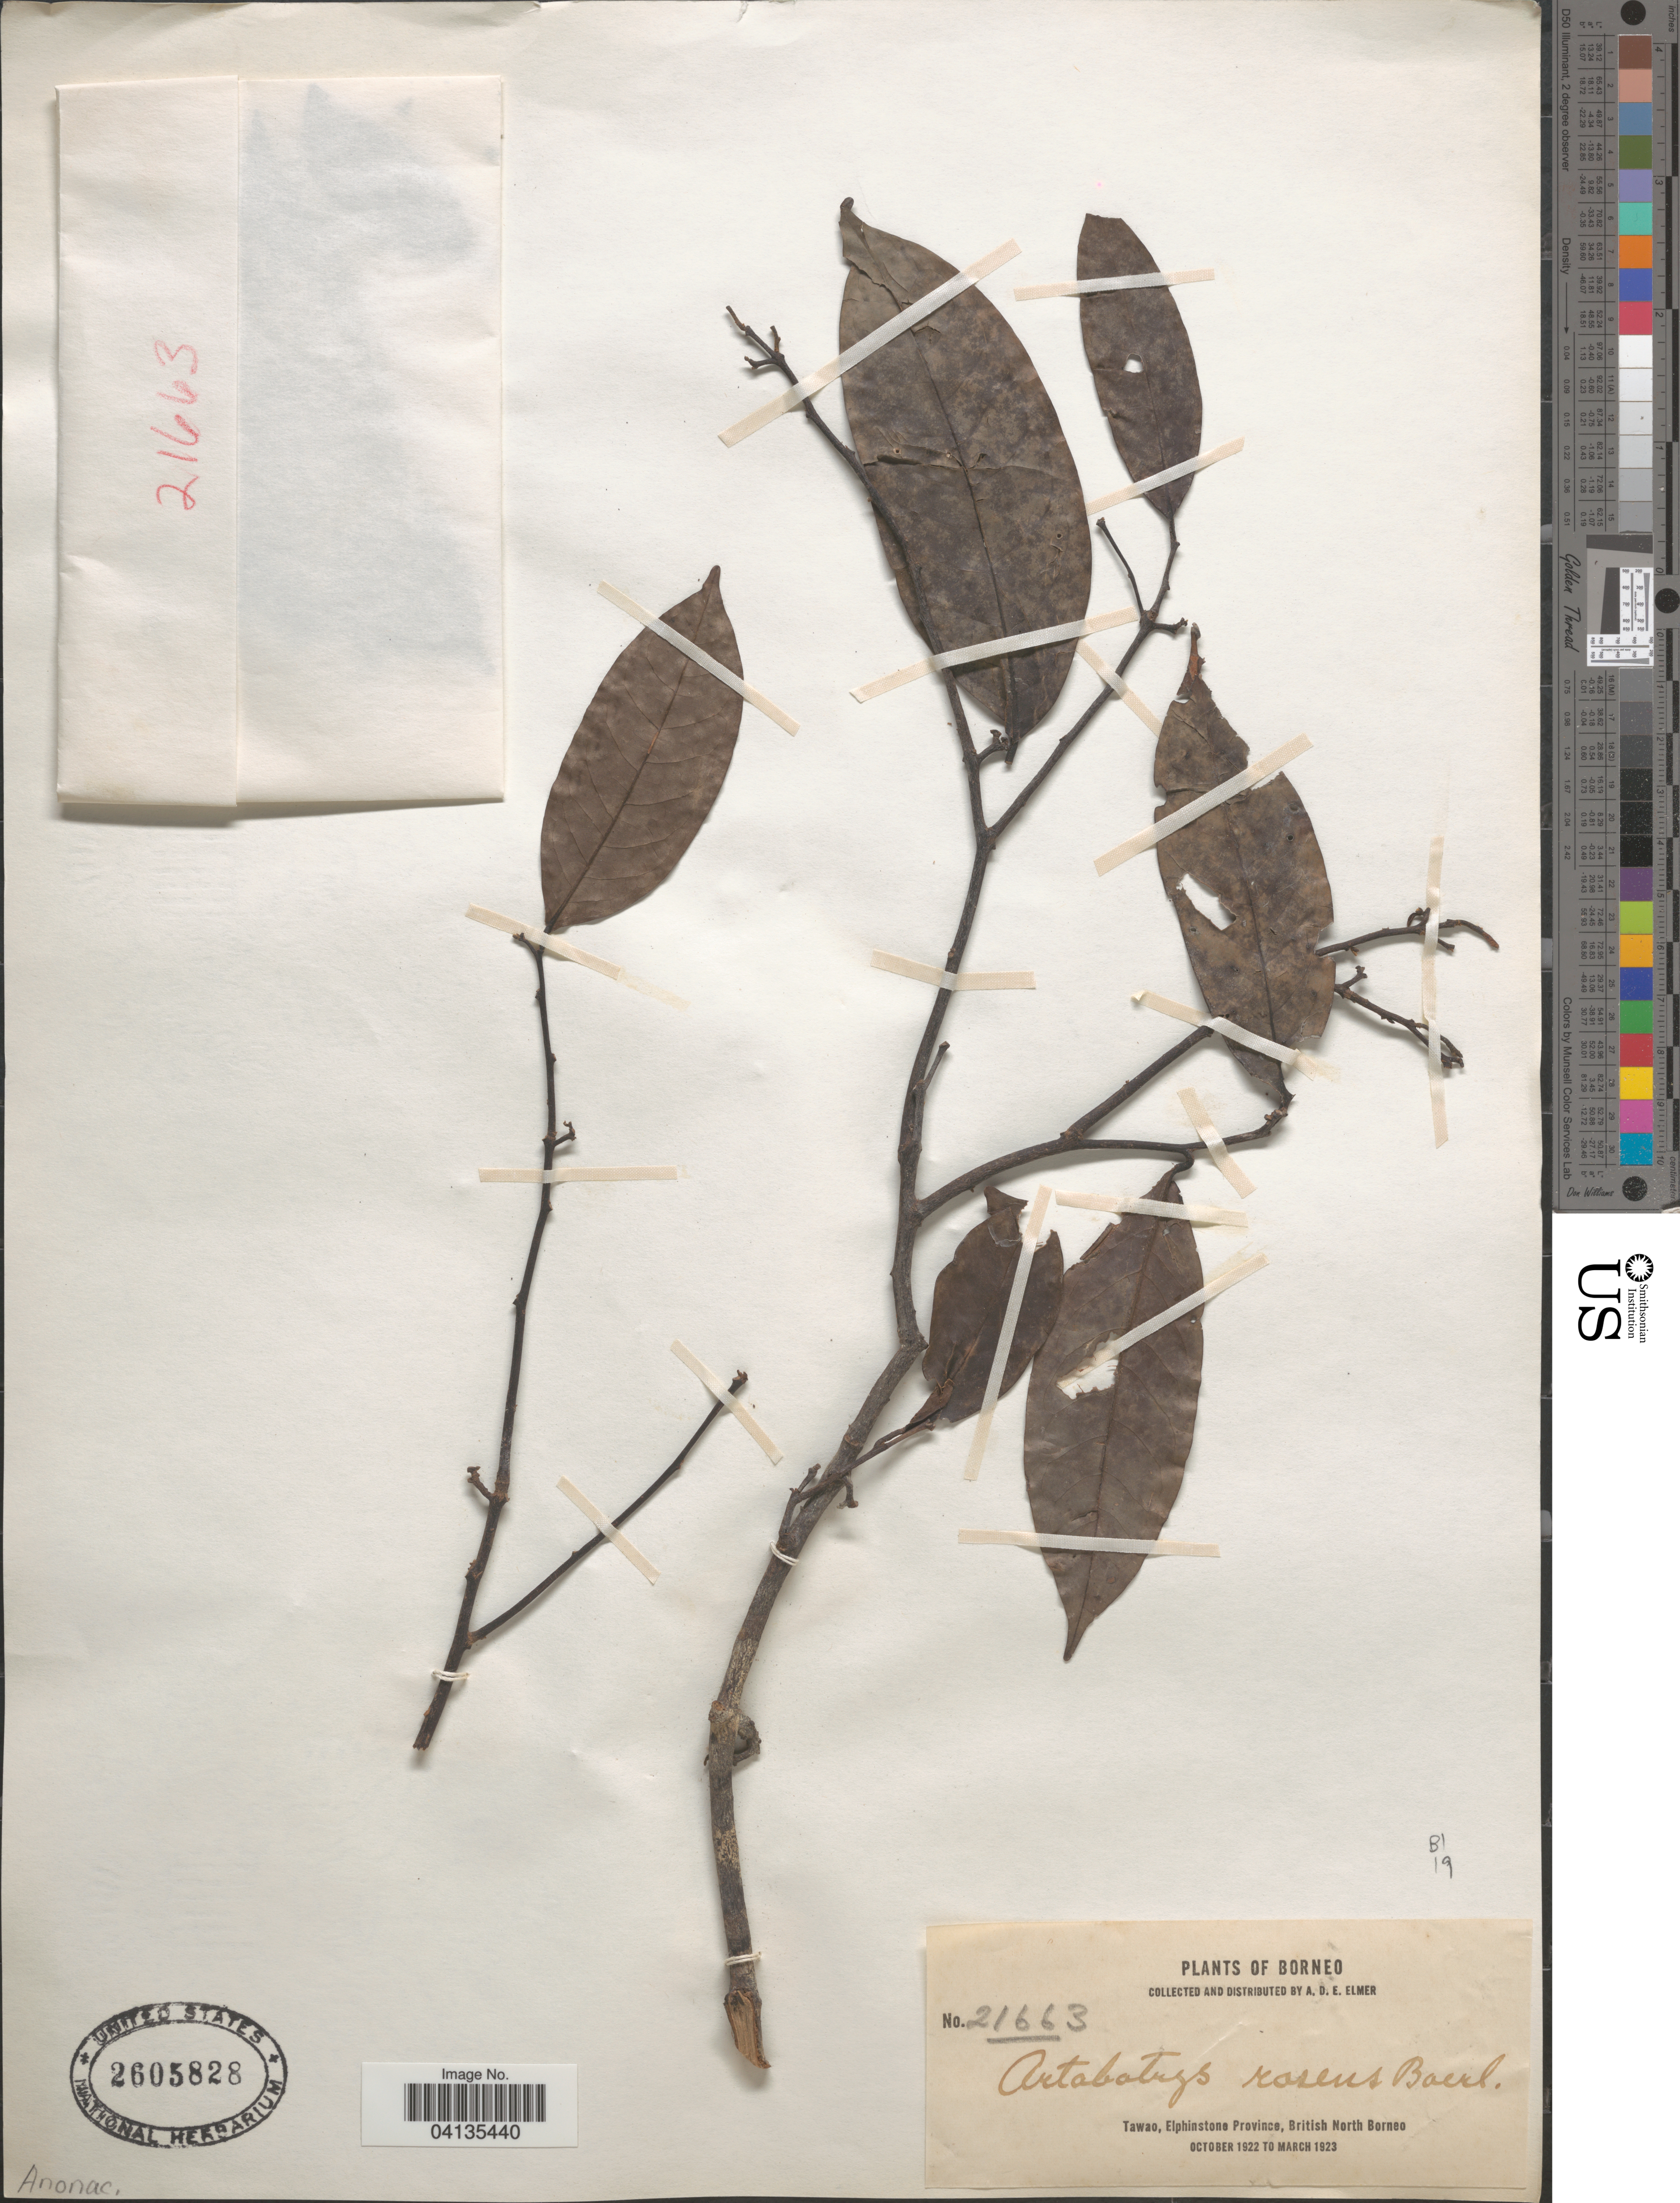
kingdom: Plantae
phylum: Tracheophyta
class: Magnoliopsida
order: Magnoliales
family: Annonaceae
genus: Artabotrys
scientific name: Artabotrys roseus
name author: Boerl.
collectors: A. D. E. Elmer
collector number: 21663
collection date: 1922-10/1923-03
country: Malaysia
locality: Borneo. Tawao, Elphinstone Province, British North Borneo.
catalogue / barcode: US 2605828